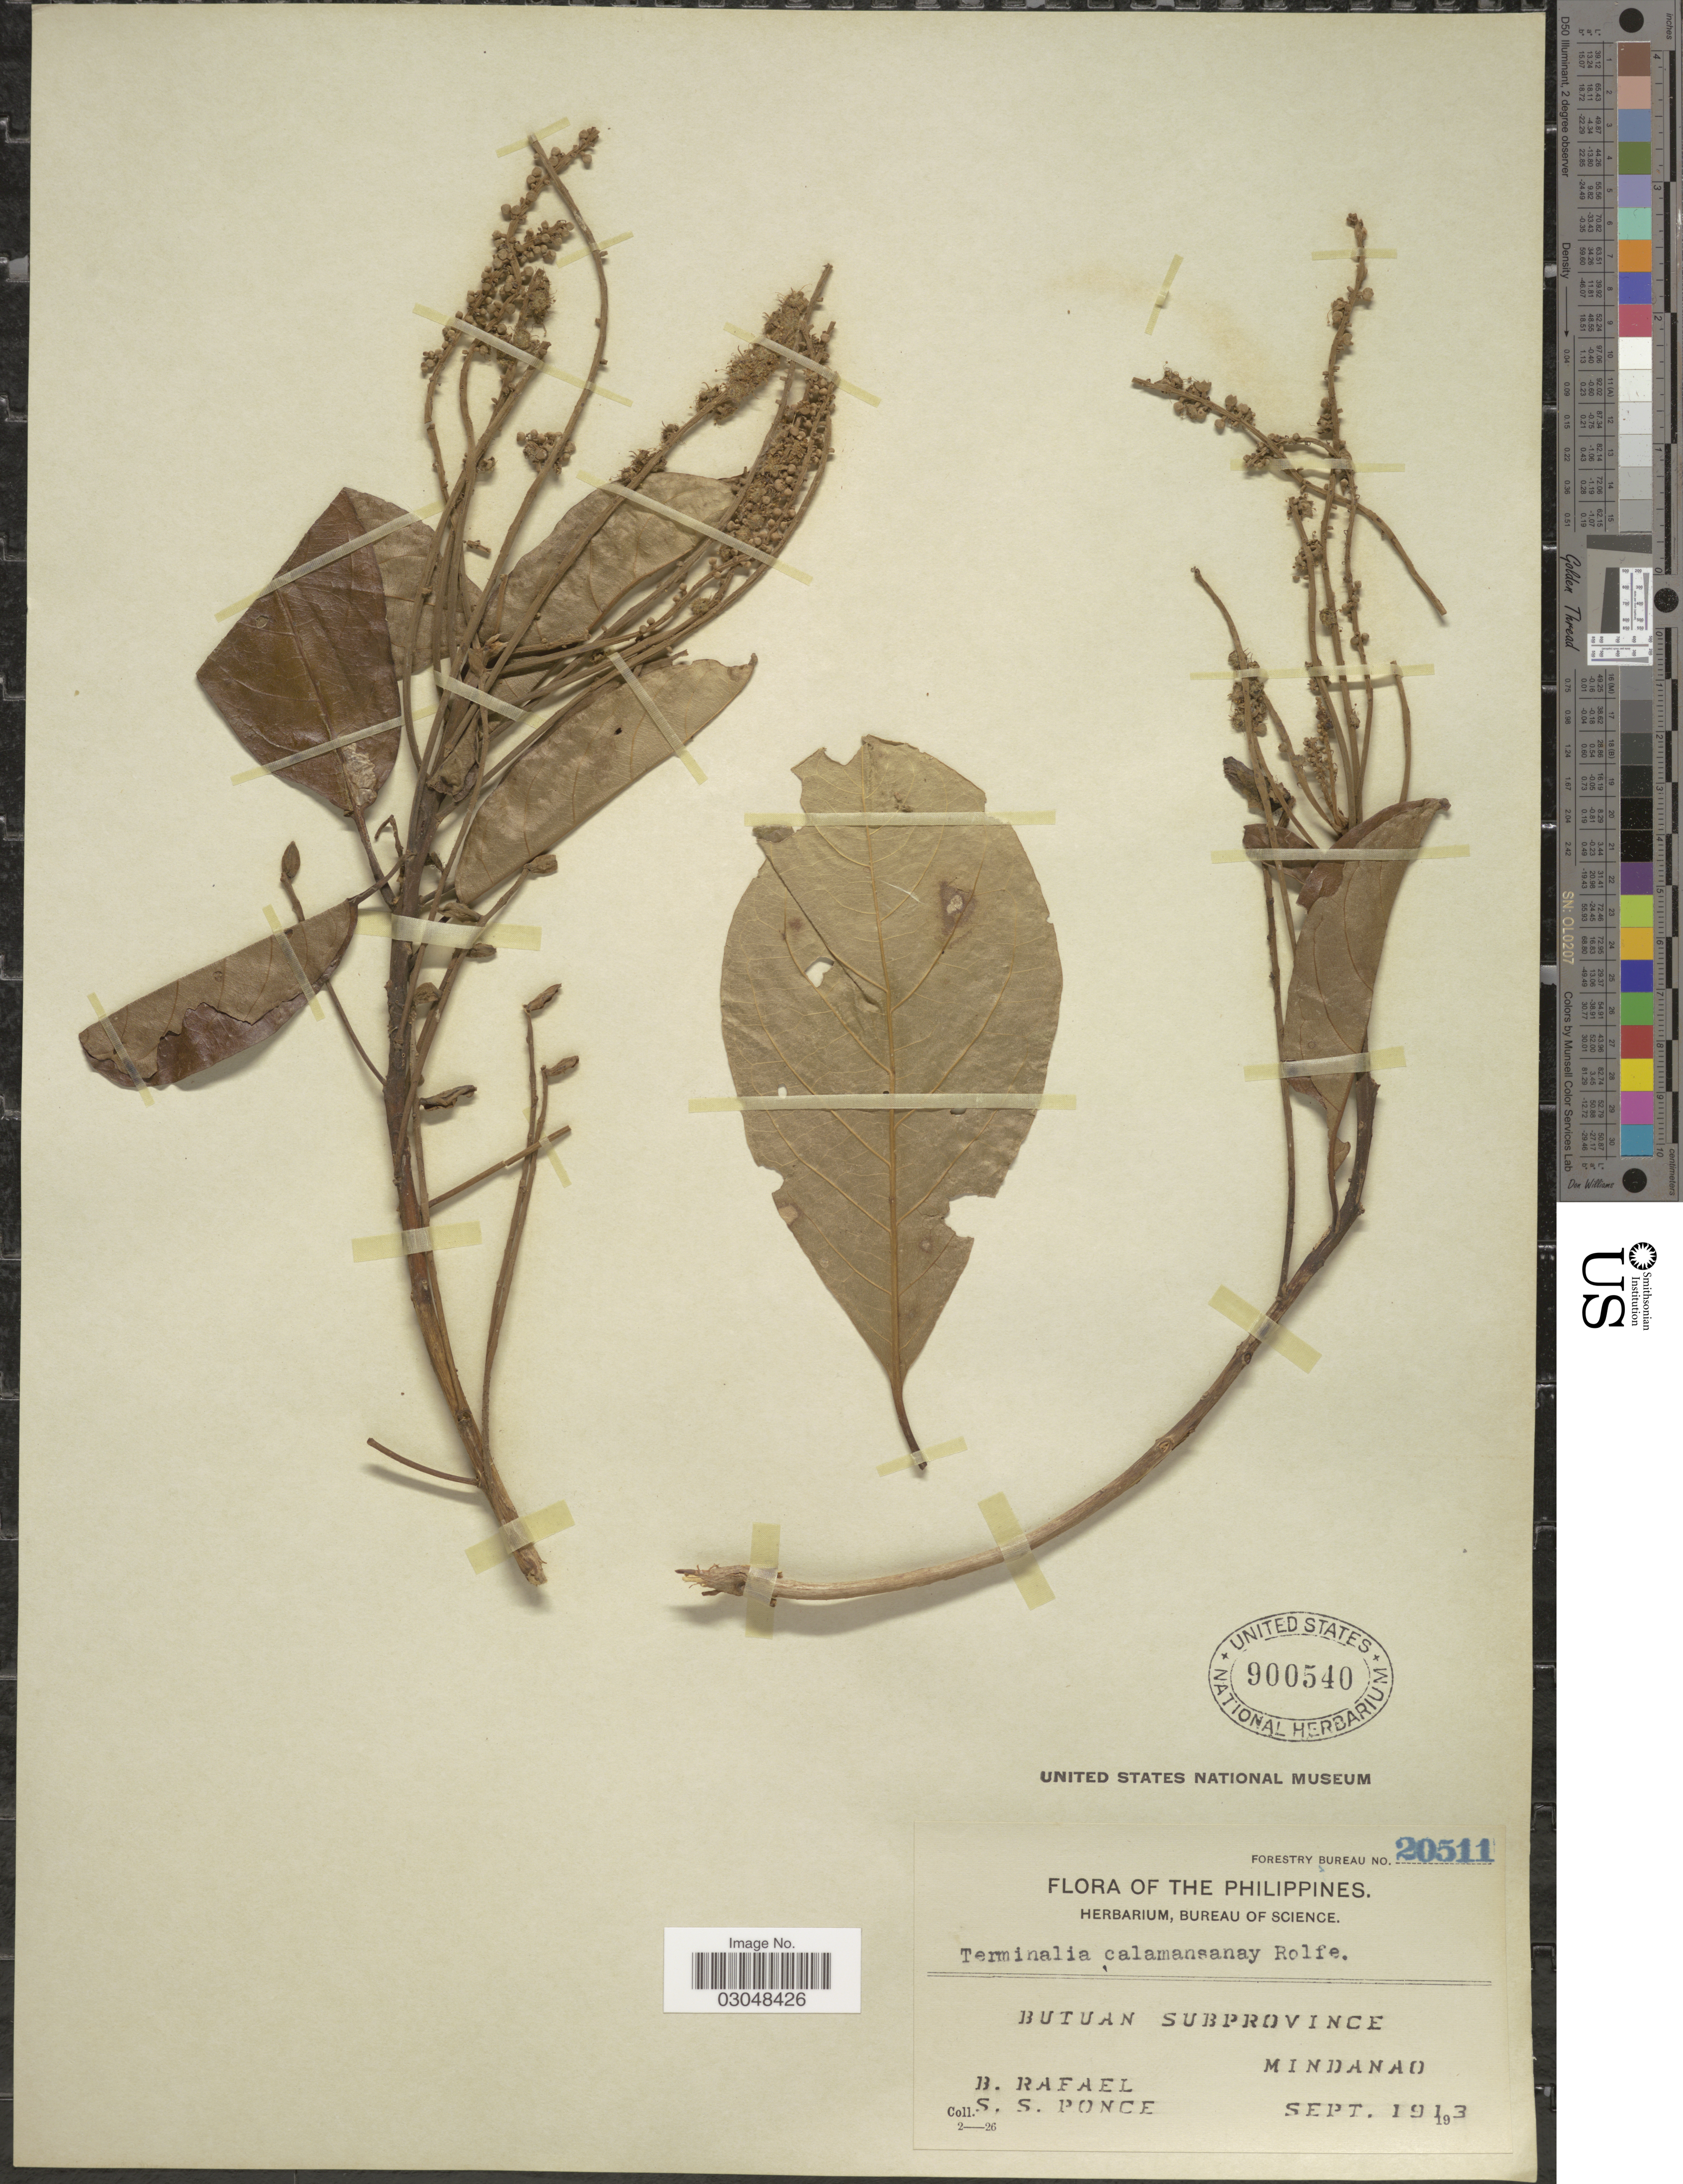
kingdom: Plantae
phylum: Tracheophyta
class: Magnoliopsida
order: Myrtales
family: Combretaceae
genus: Terminalia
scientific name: Terminalia calamansanai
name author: (Blanco) Rolfe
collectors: B. Rafael & S. Ponce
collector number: Forestry Bureau 20511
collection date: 1913-09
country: Philippines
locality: Butuan Subprovince. Mindanao.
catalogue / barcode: US 900540